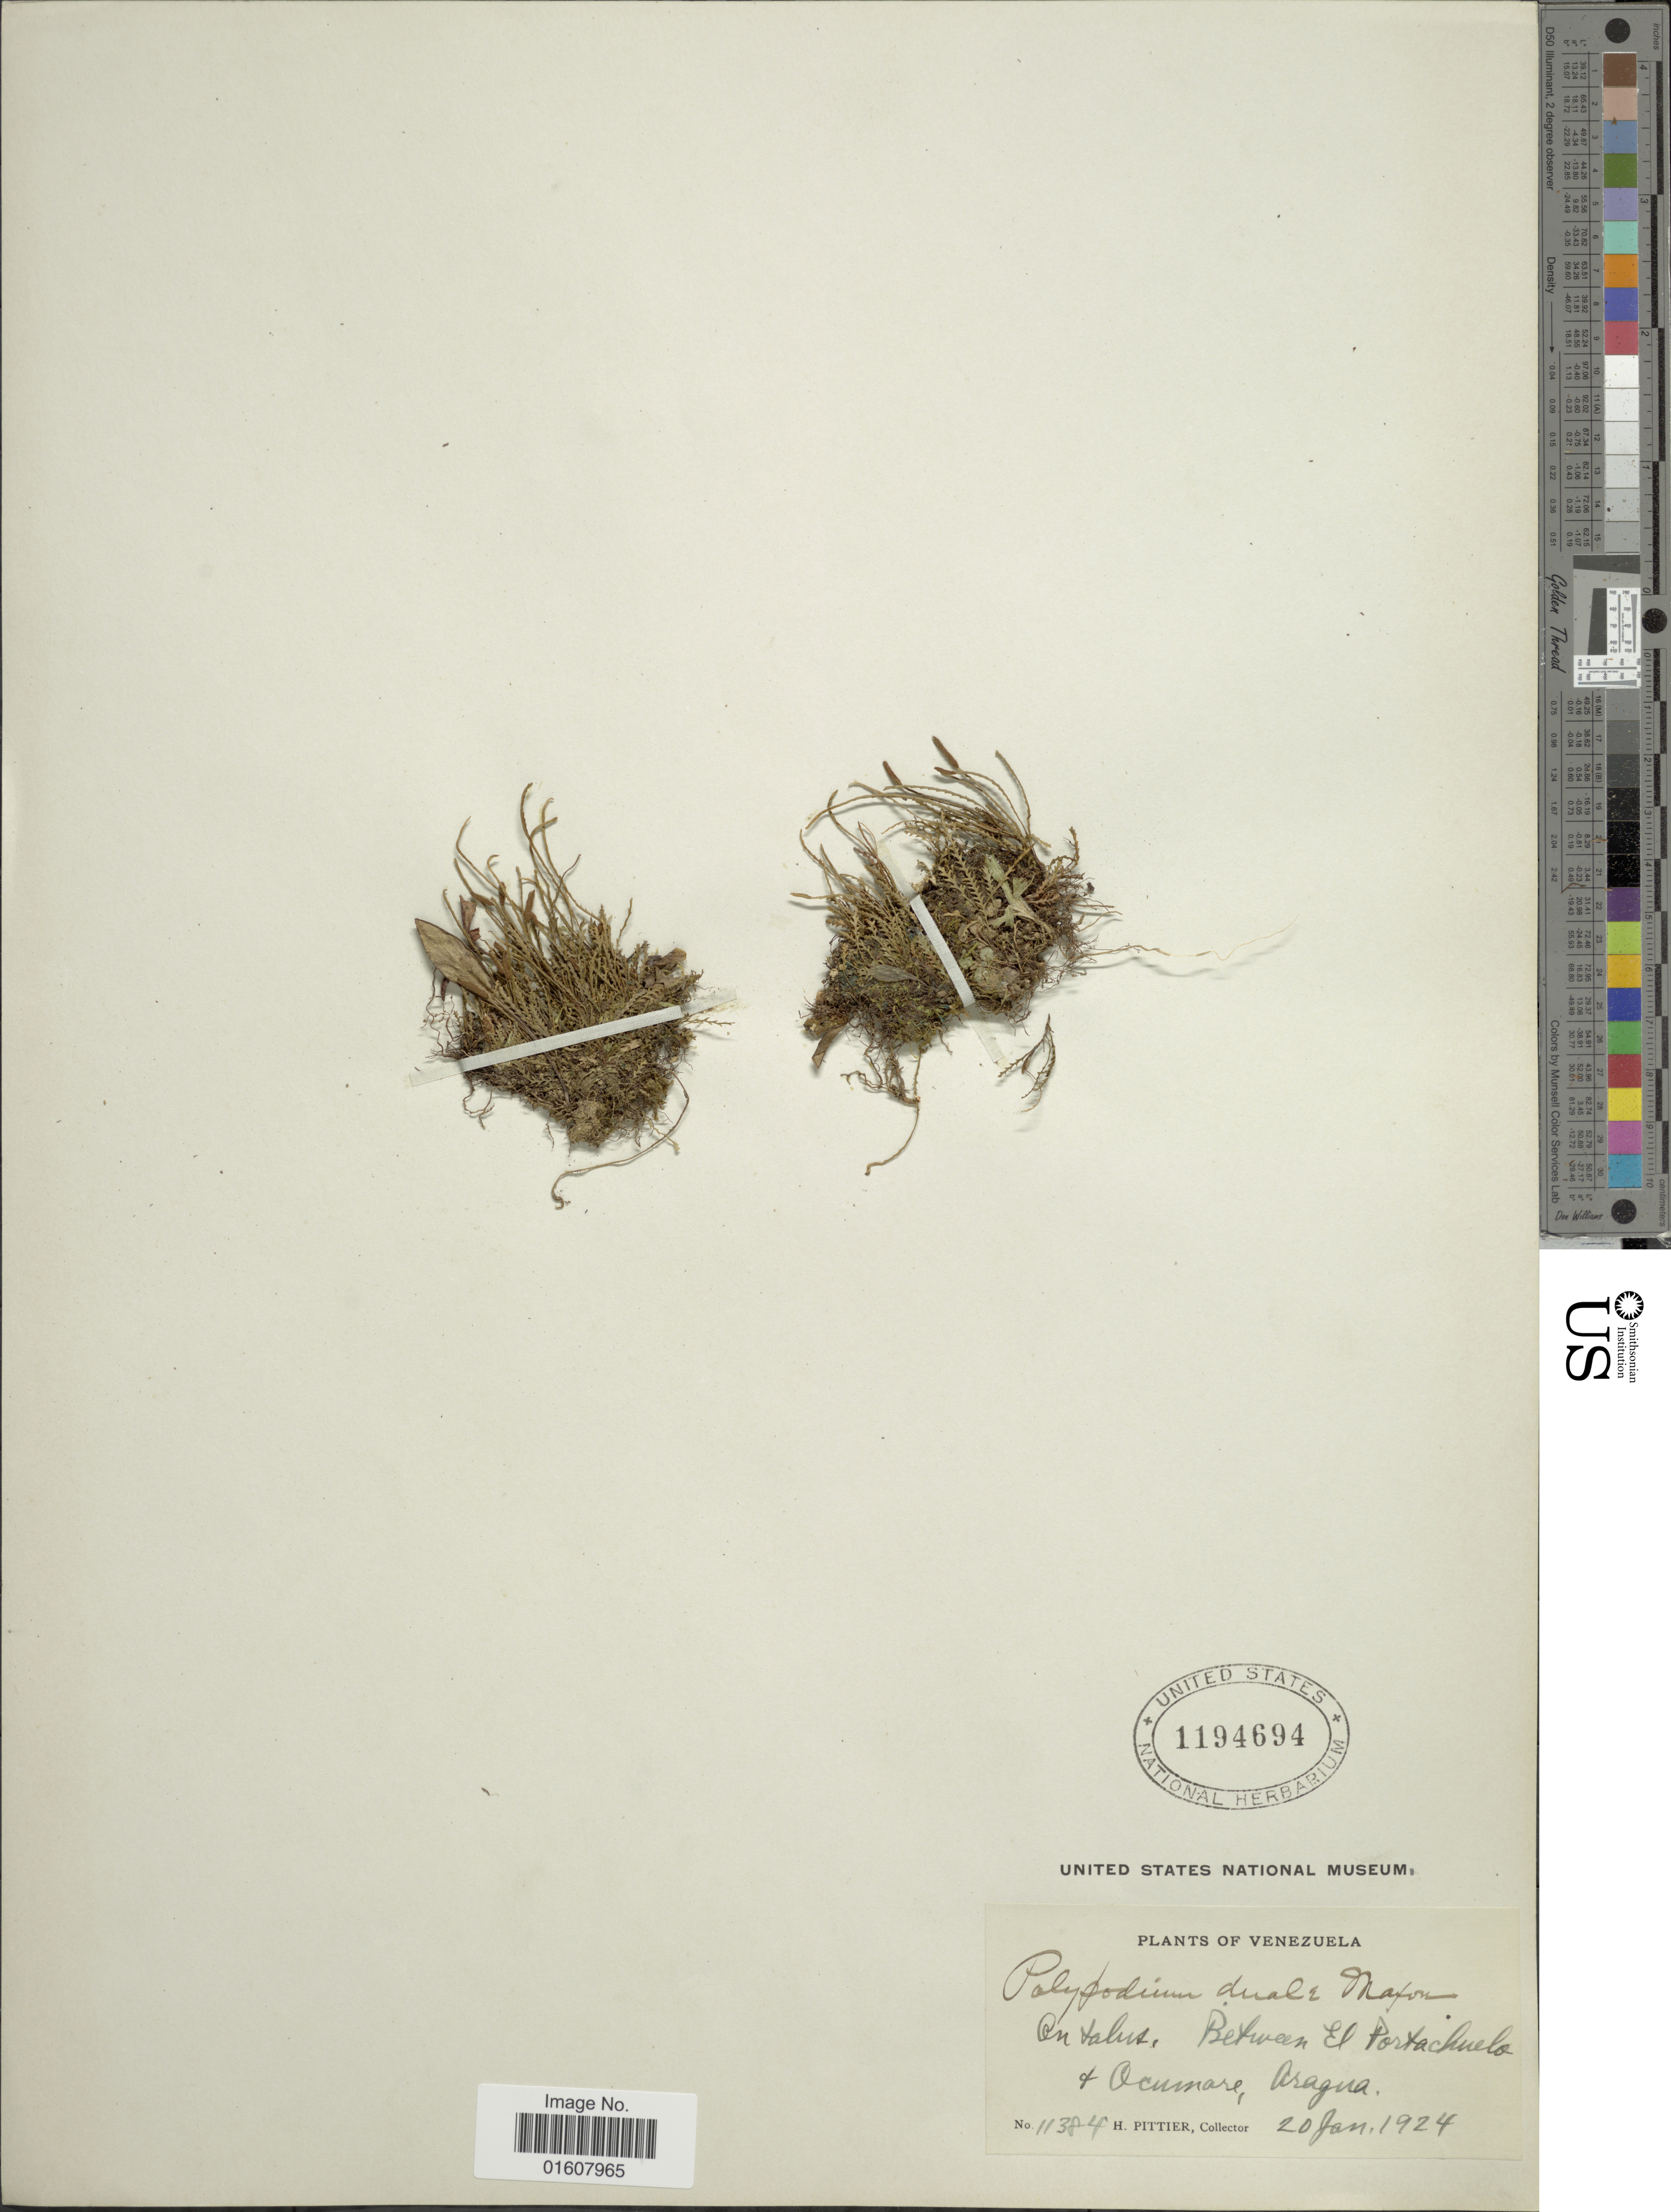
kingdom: Plantae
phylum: Tracheophyta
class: Polypodiopsida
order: Polypodiales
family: Polypodiaceae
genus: Cochlidium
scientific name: Cochlidium serrulatum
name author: (Sw.) L.E. Bishop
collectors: H. F. Pittier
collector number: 11384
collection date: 1924-01-20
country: Venezuela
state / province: Aragua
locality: Between El Portachuelo and Ocumare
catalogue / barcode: US 1194694